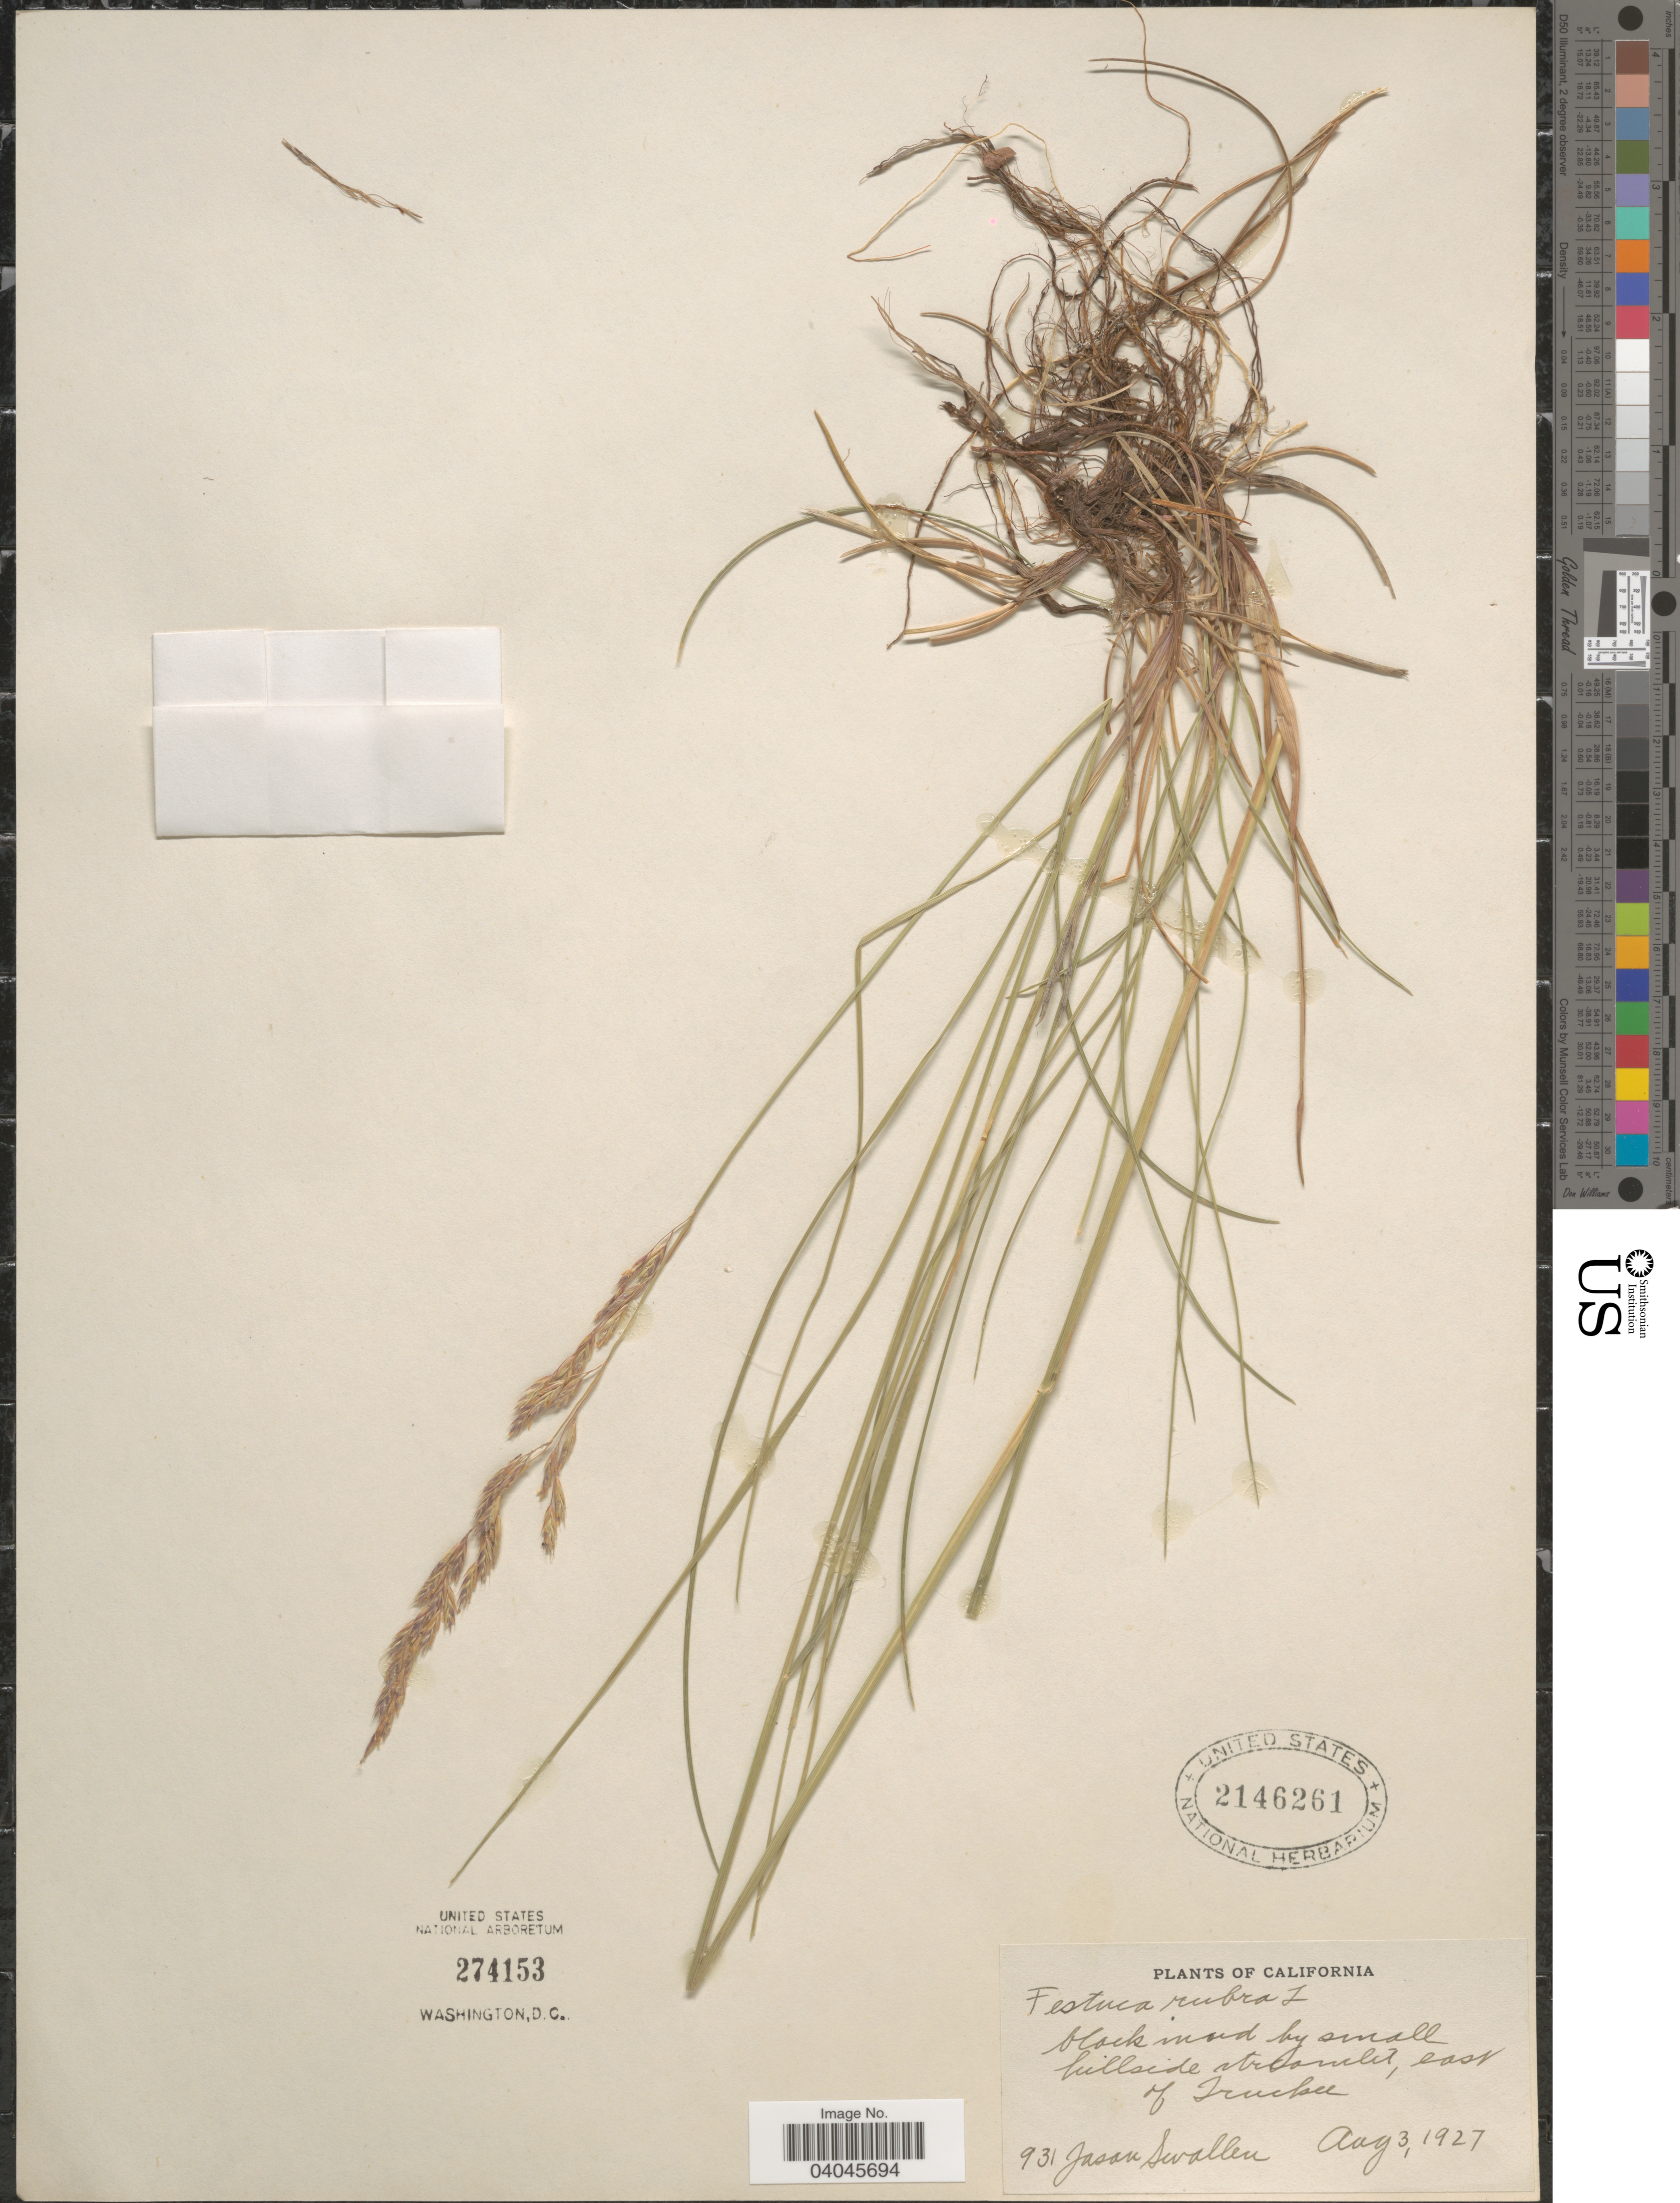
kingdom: Plantae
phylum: Tracheophyta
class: Liliopsida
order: Poales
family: Poaceae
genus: Festuca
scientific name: Festuca rubra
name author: L.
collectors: J. R. Swallen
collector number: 931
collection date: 1927-08-03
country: United States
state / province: California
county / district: Nevada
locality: East of Truckee.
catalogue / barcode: US 2146261